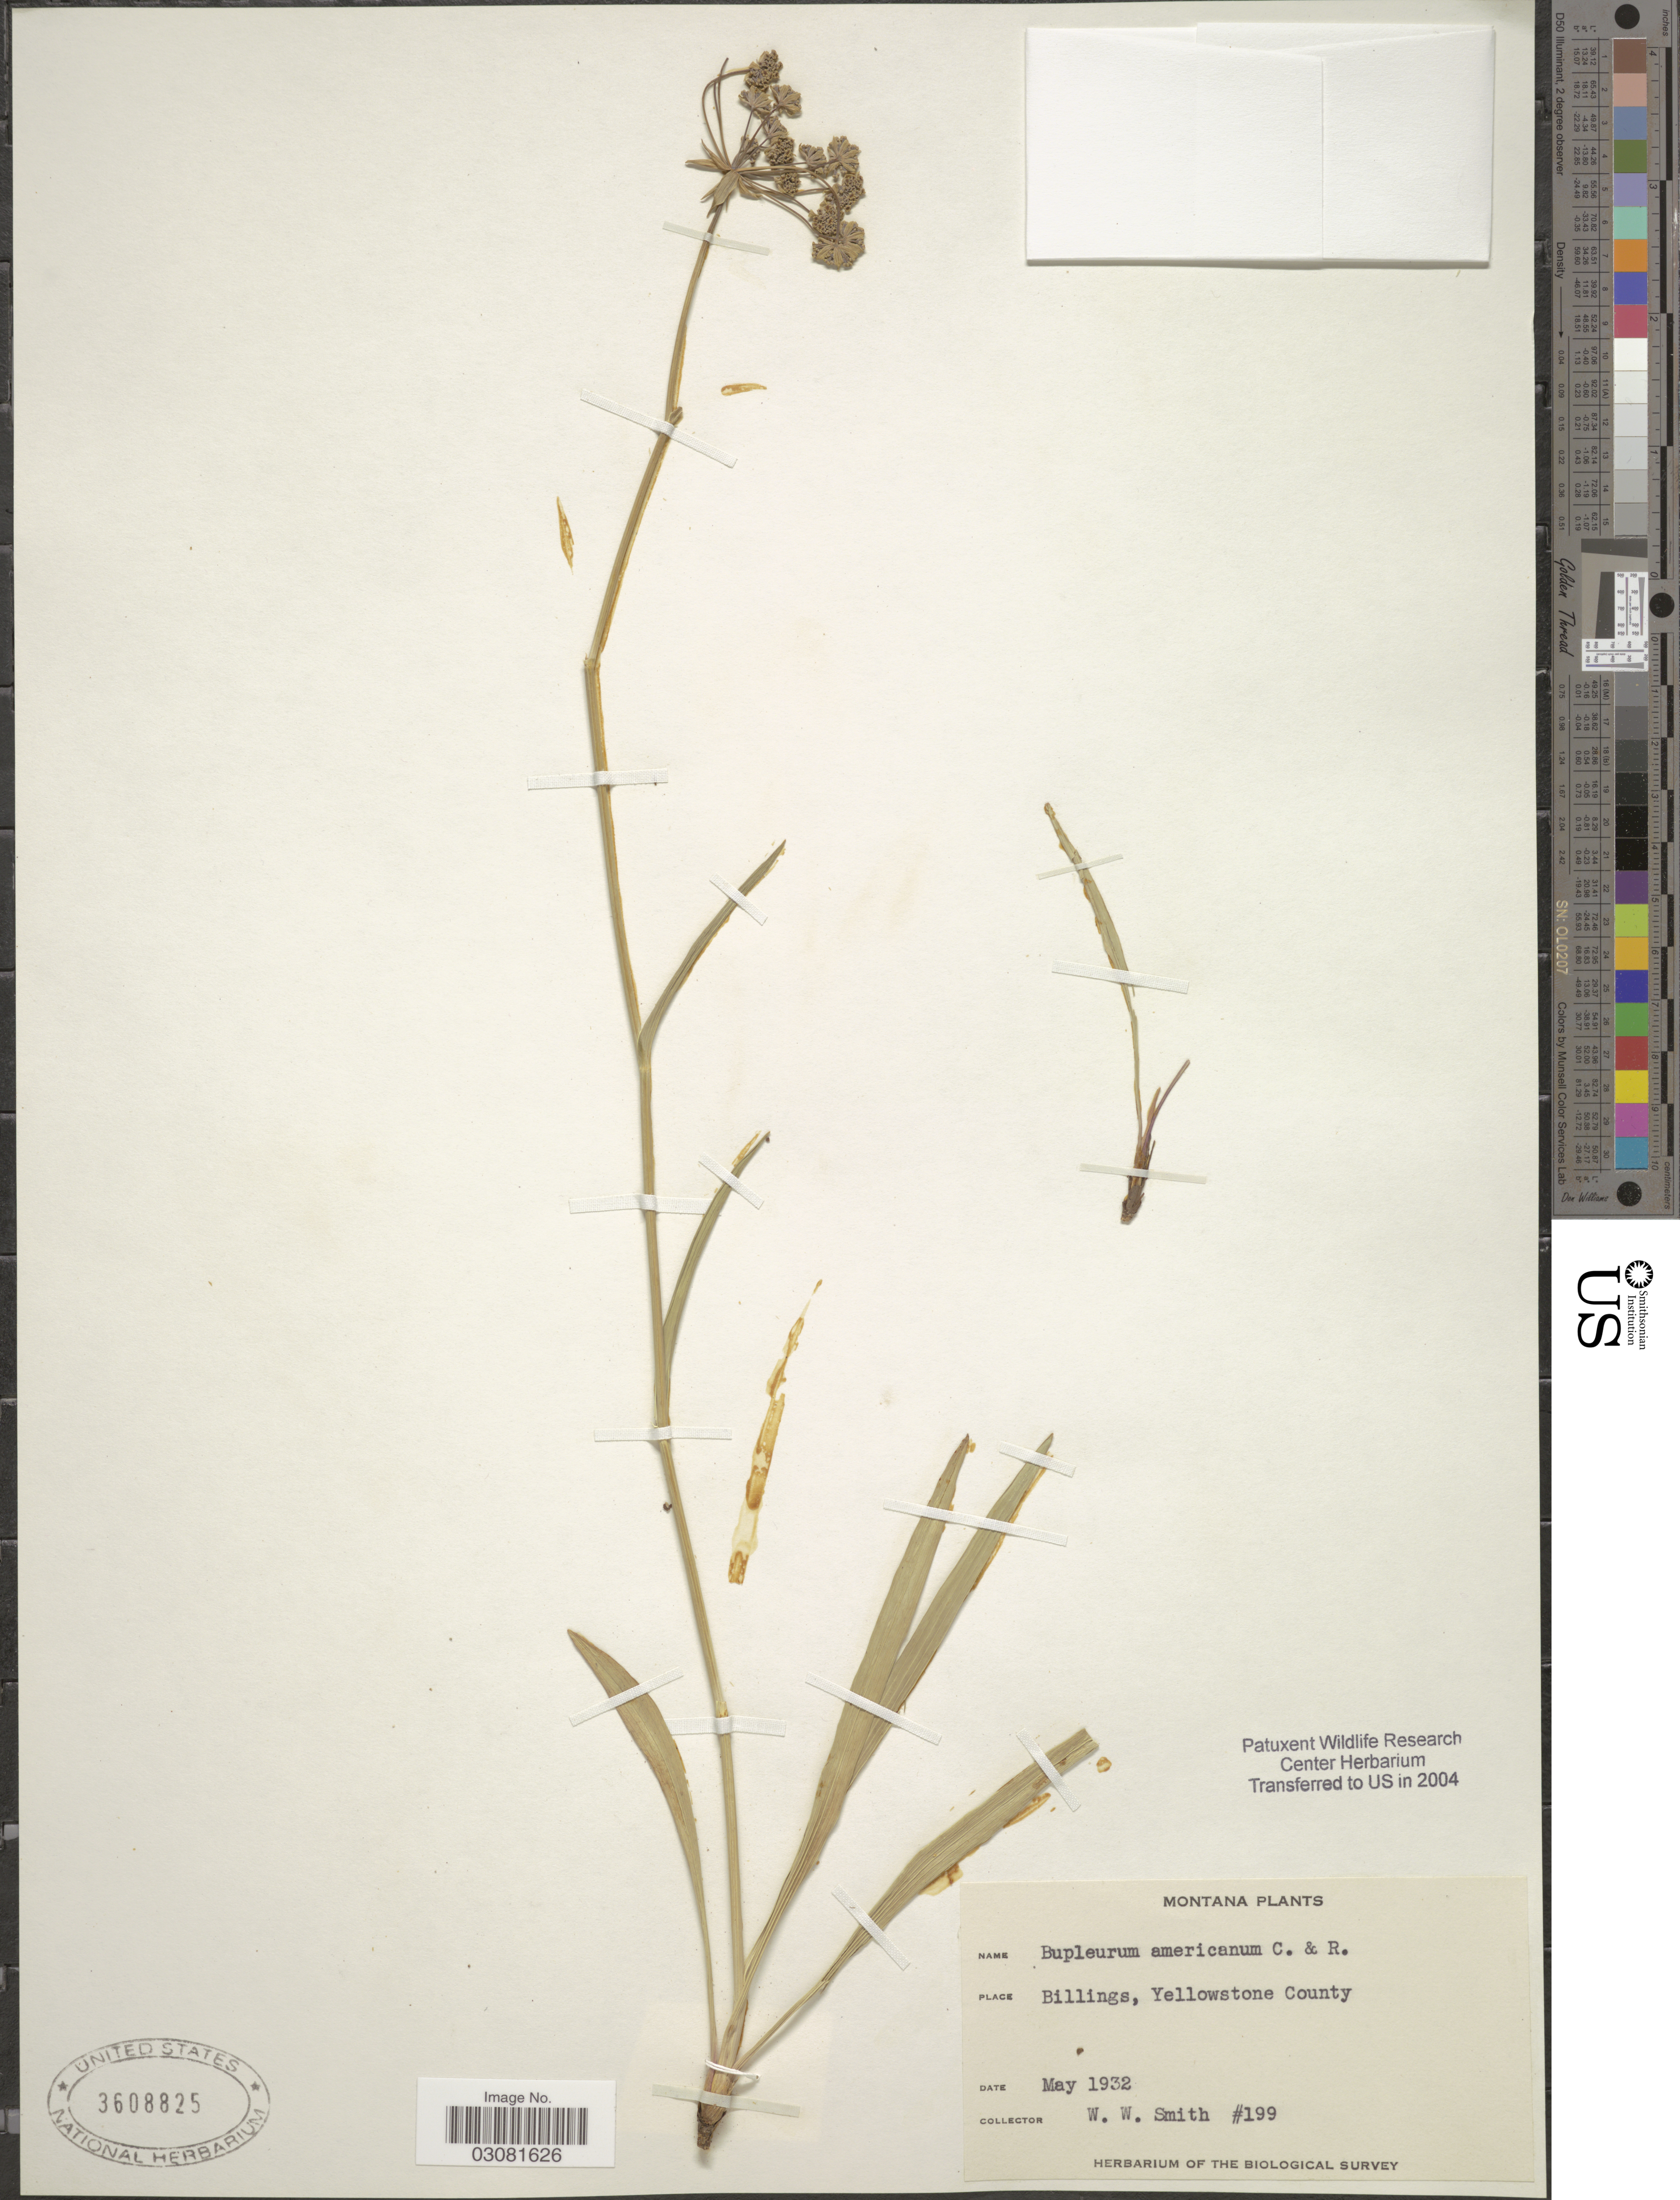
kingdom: Plantae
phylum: Tracheophyta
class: Magnoliopsida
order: Apiales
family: Apiaceae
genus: Bupleurum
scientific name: Bupleurum americanum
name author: J.M. Coult. & Rose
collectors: W. W. Smith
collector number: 199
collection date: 1932-05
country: United States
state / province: Montana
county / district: Yellowstone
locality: Billings.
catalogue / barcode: US 3608825